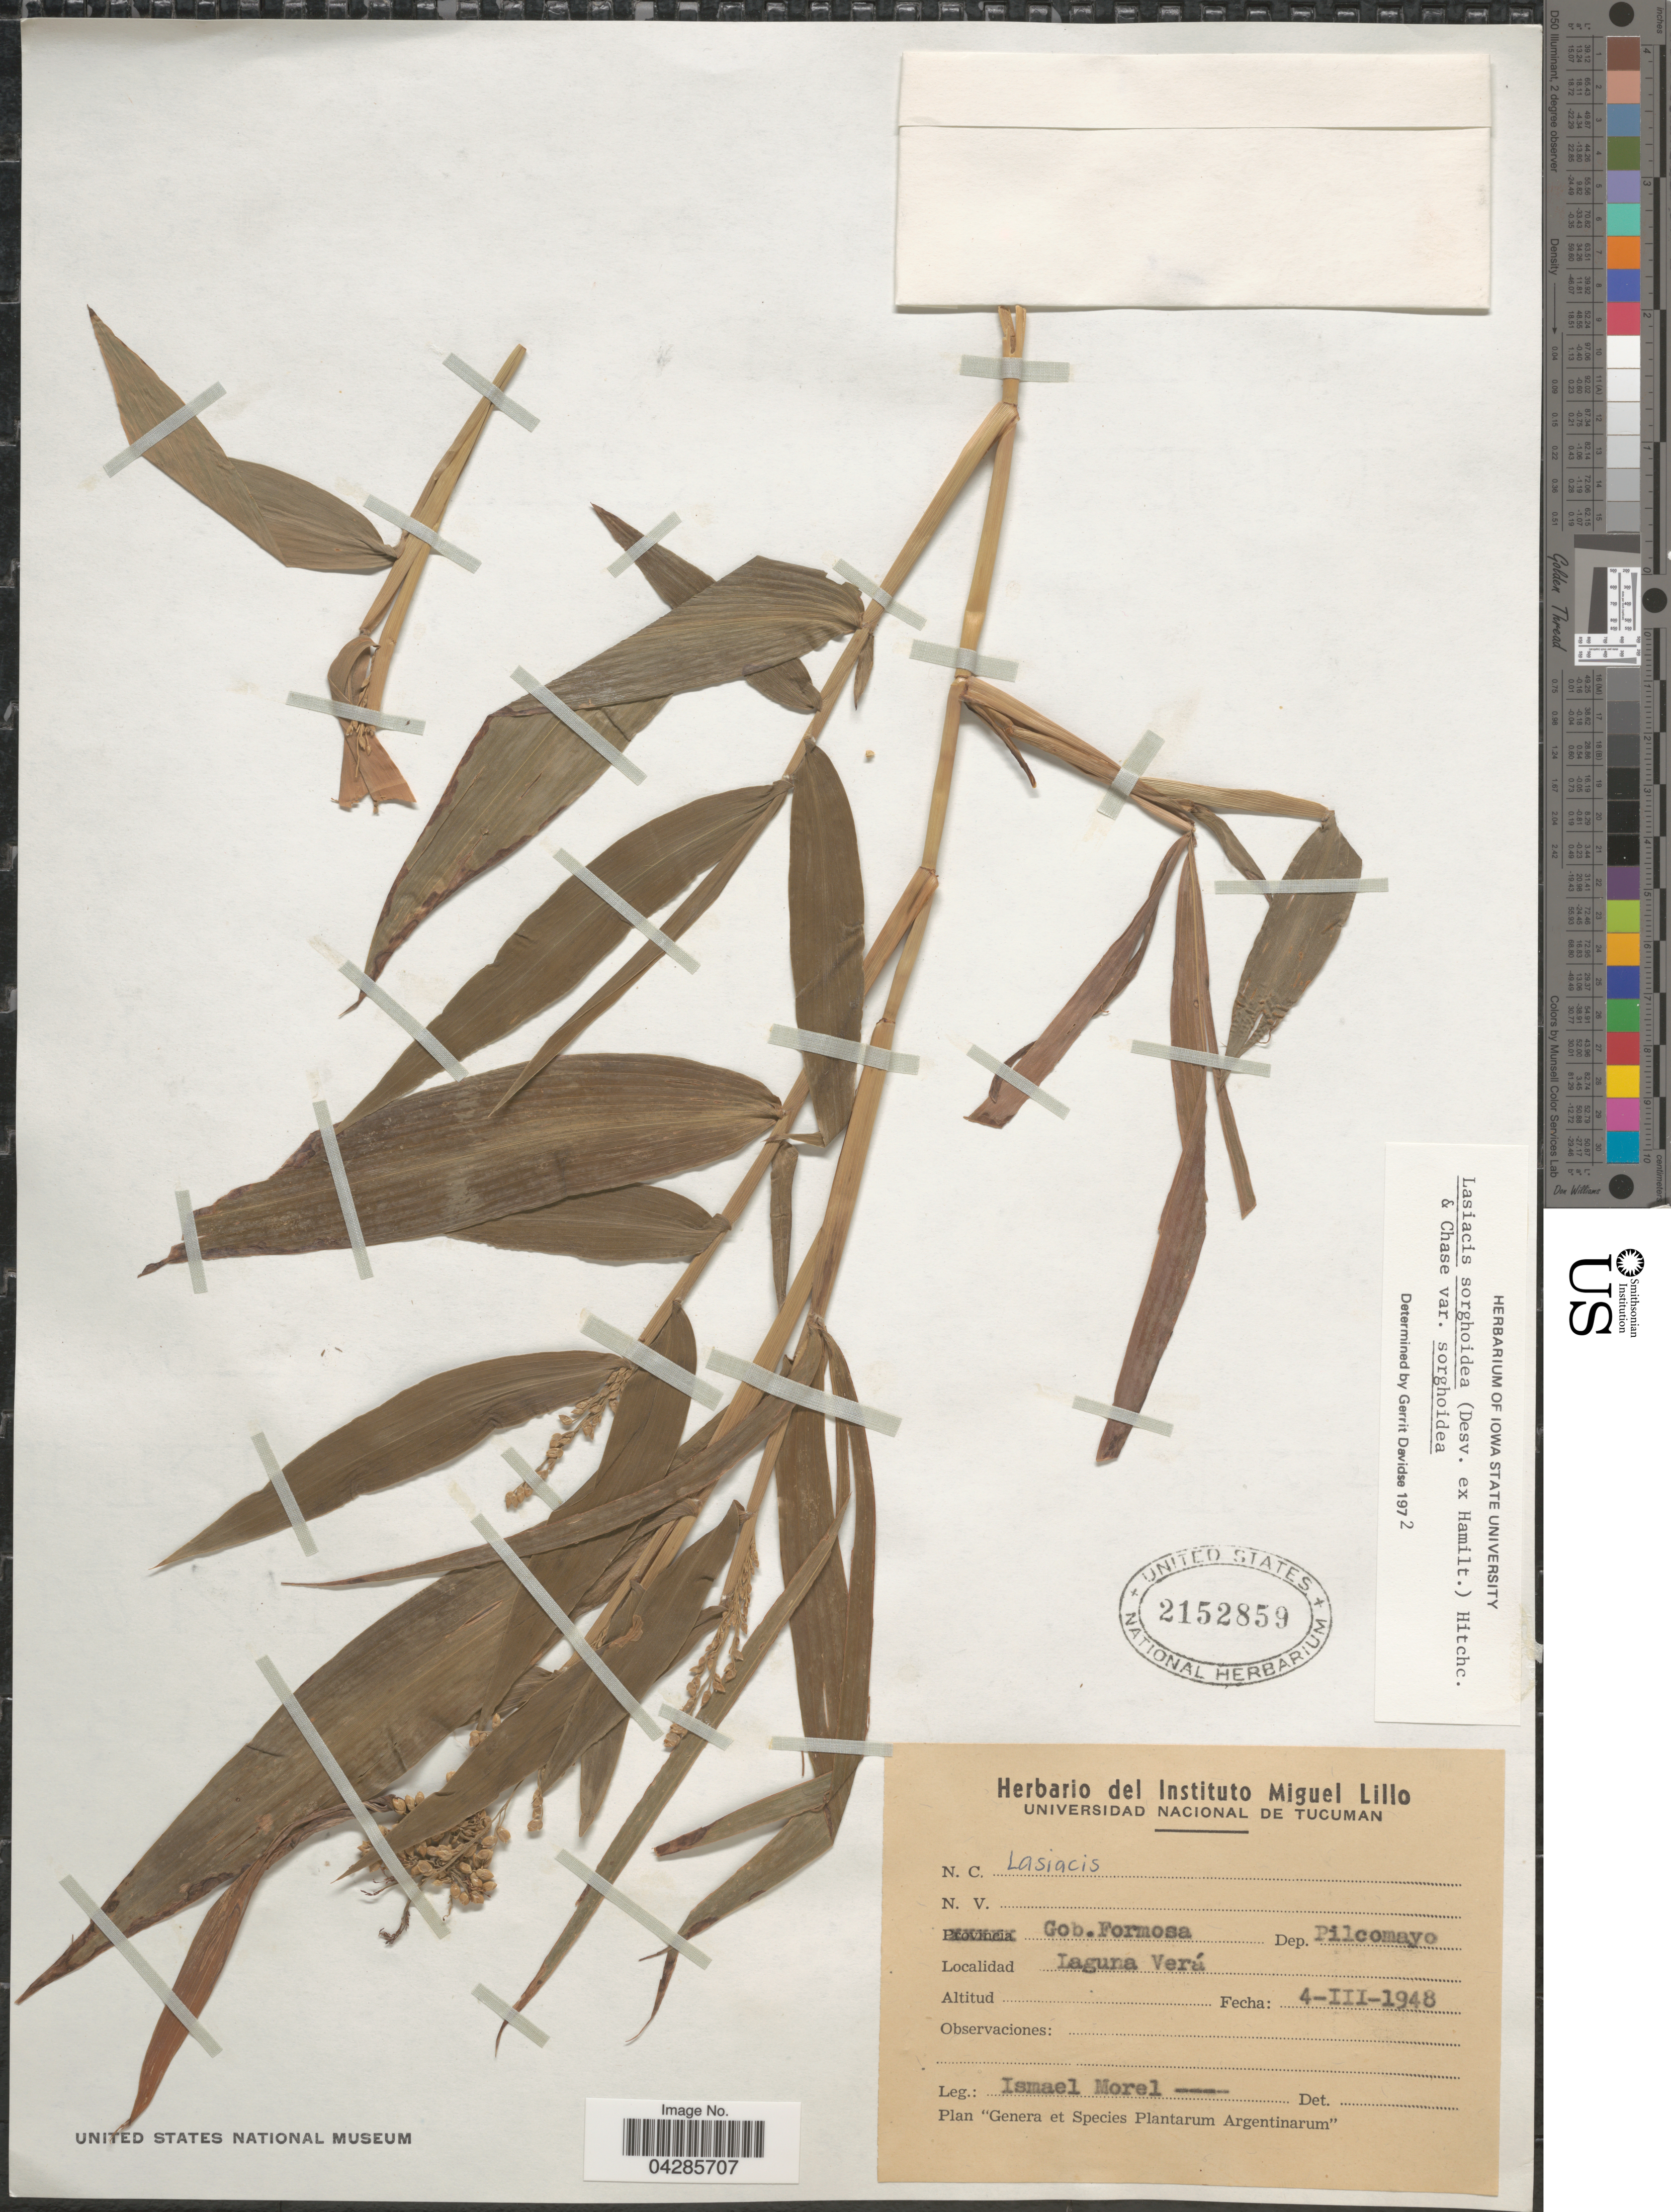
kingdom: Plantae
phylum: Tracheophyta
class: Liliopsida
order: Poales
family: Poaceae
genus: Lasiacis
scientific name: Lasiacis sorghoidea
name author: (Desv. ex Ham.) Hitchc. & Chase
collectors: I. Morel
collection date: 1948-03-04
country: Argentina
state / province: Formosa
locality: Gob. Formosa. Dep. Pilcomayo. Laguna Verá.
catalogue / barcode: US 2152859